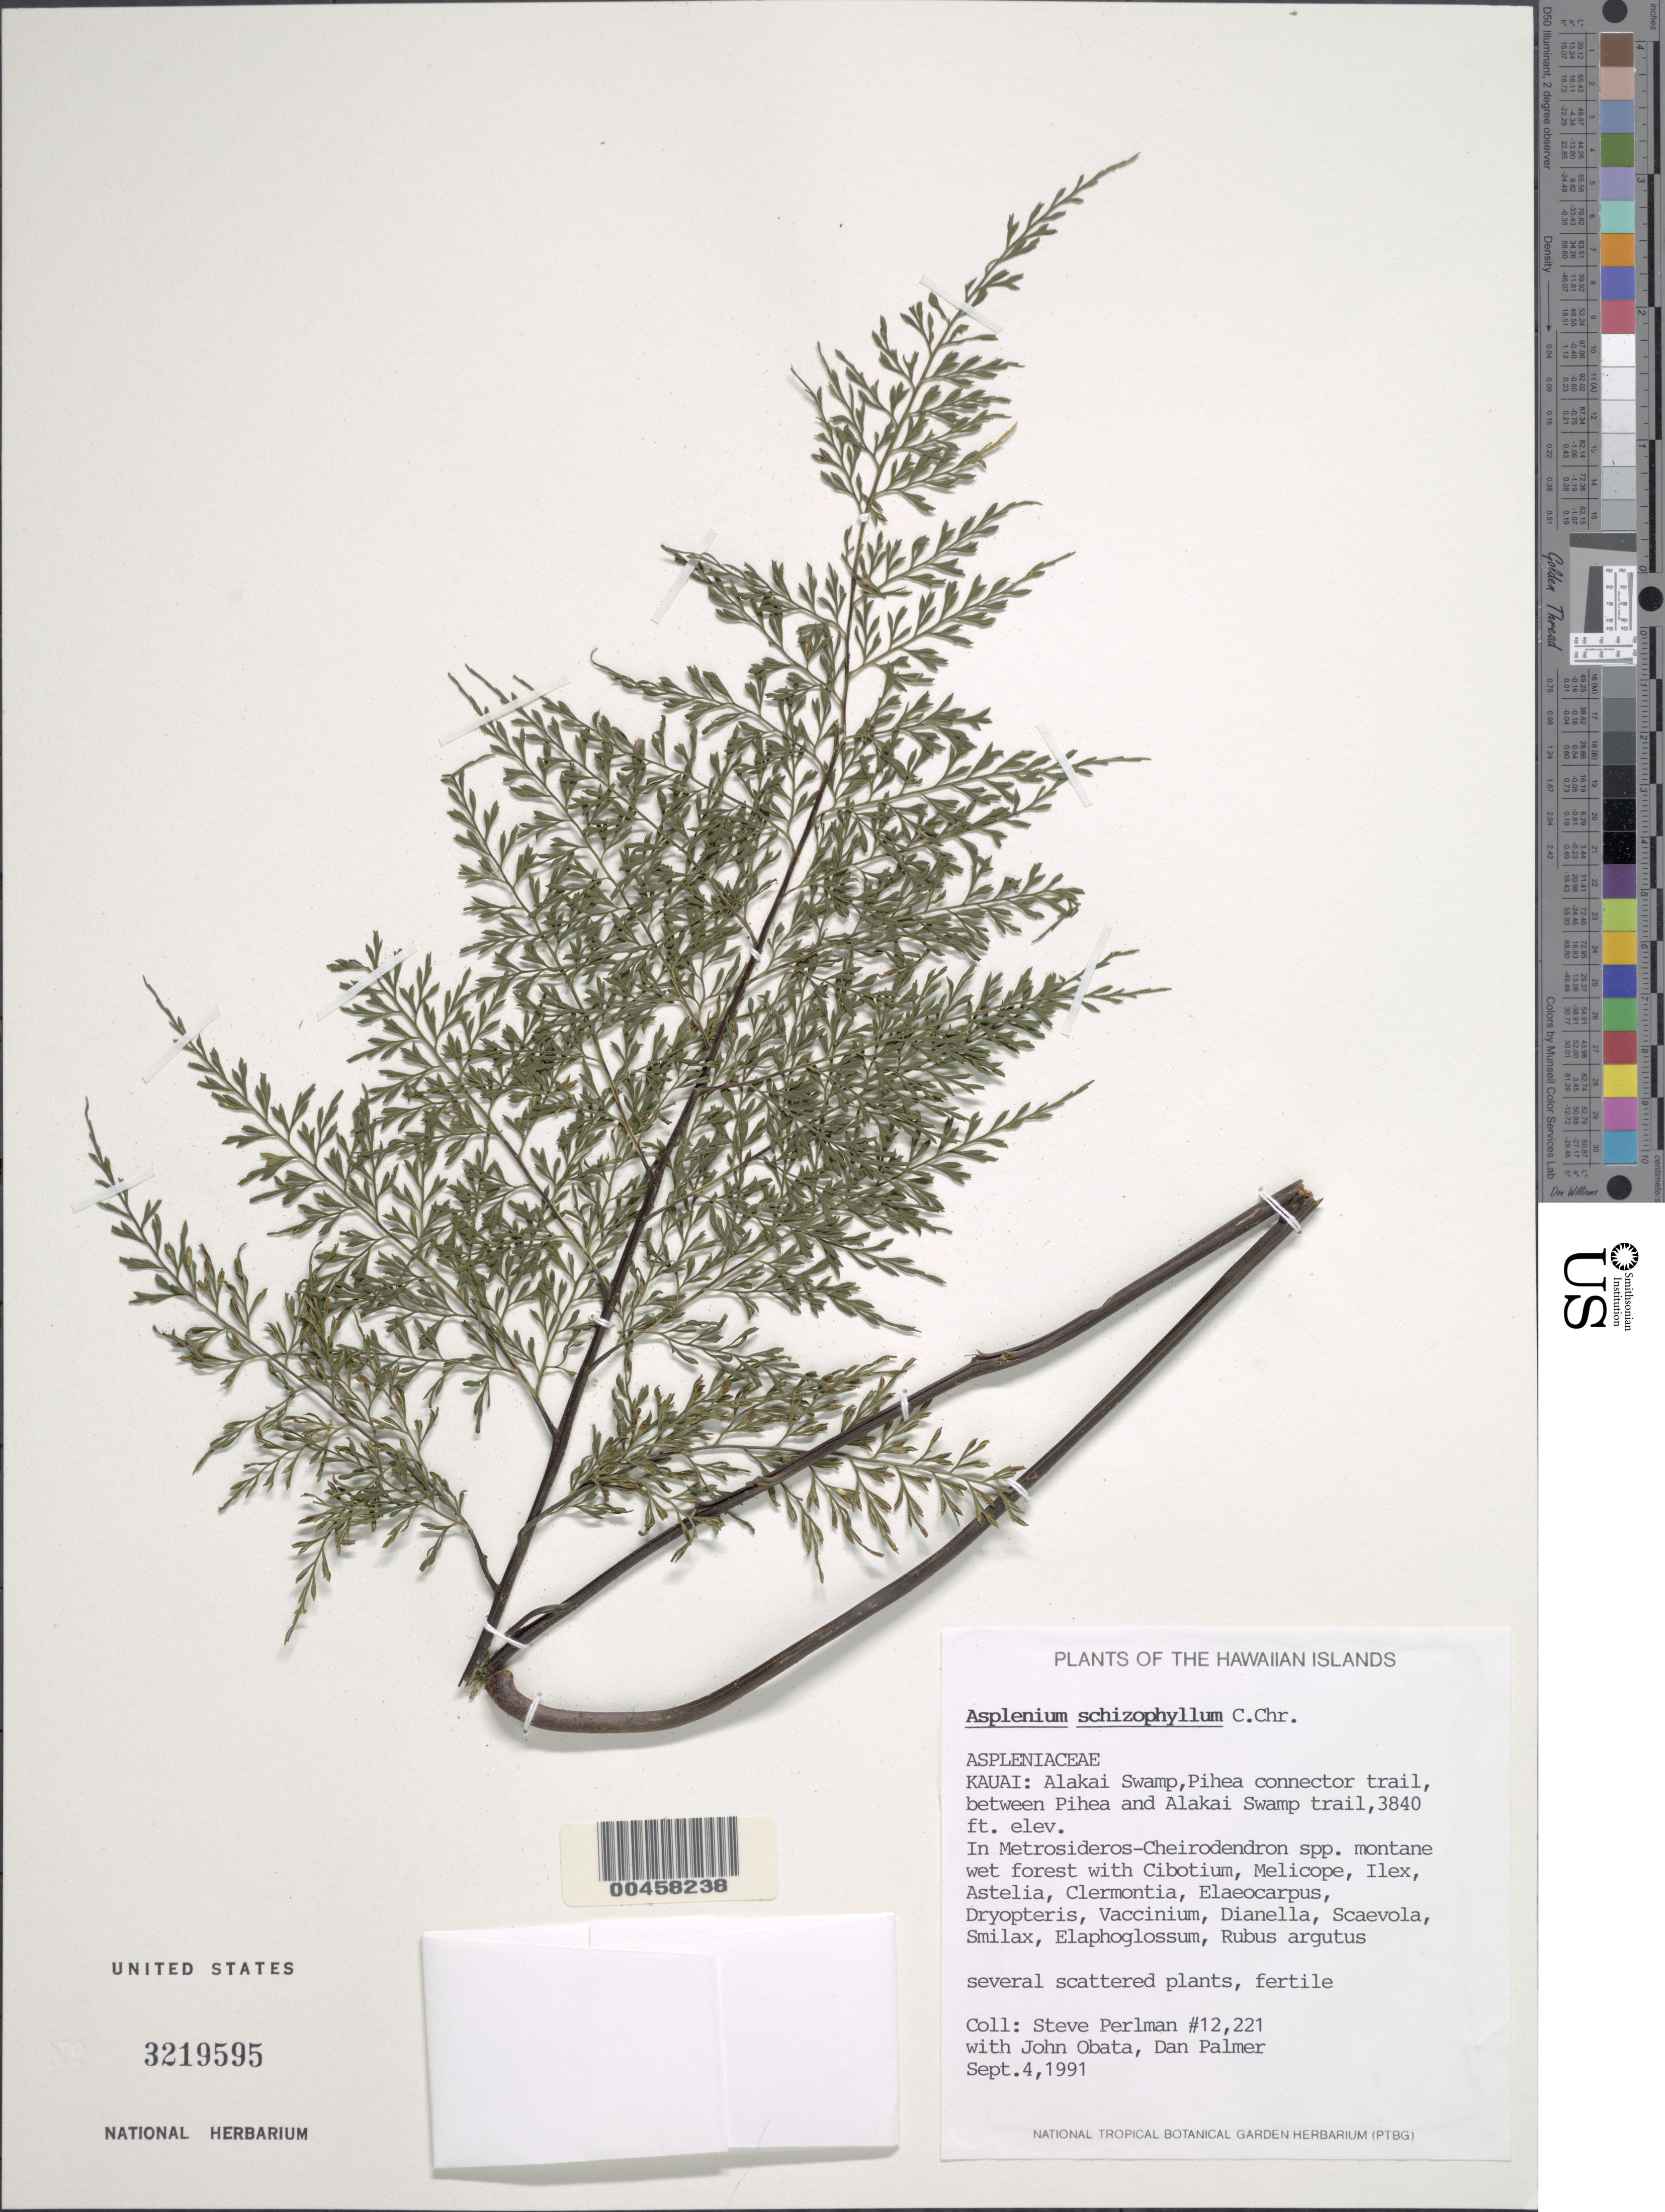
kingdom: Plantae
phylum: Tracheophyta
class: Polypodiopsida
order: Polypodiales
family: Aspleniaceae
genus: Asplenium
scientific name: Asplenium schizophyllum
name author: C. Chr.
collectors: S. P. Perlman, J. Obata & D. Palmer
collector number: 12221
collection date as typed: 4 Sep 1991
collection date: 1991-09-04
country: United States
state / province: Hawaii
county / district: Kauai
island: Kaua'i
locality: Alakai Swamp, Pihea connector trail, between Pihea and Alakai Swamp trail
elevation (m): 1170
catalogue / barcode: US 3219595